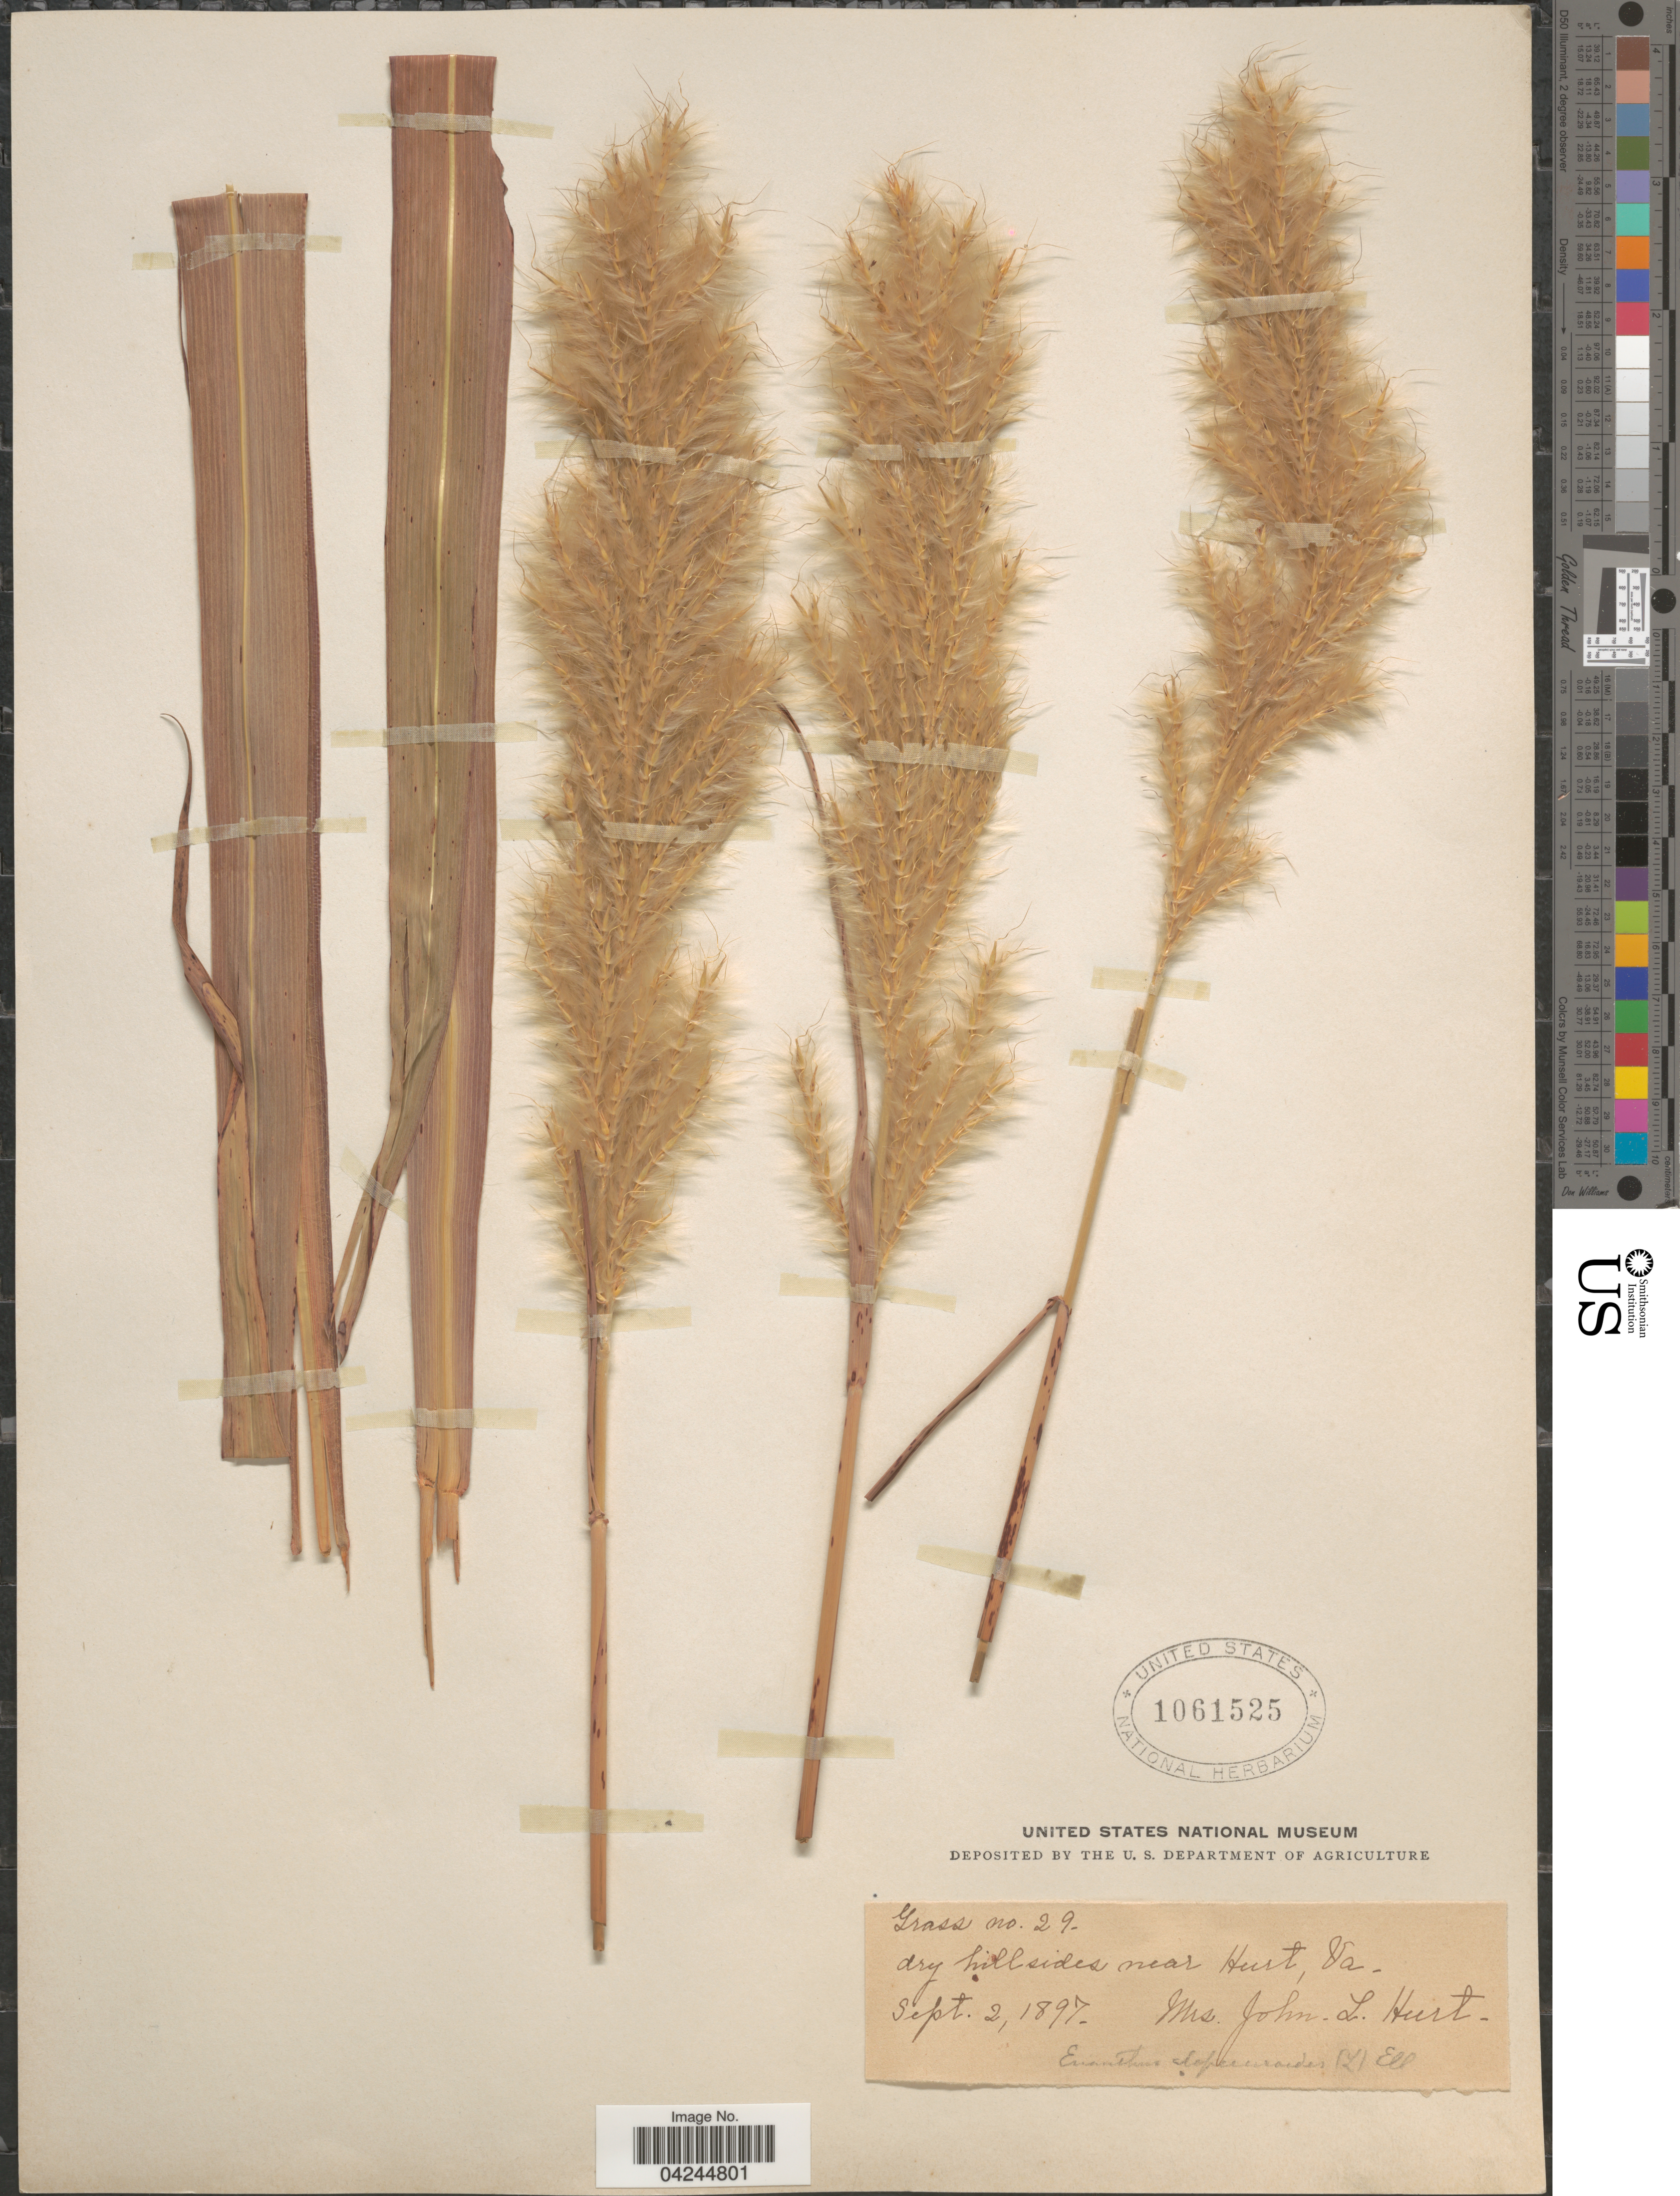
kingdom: Plantae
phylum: Tracheophyta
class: Liliopsida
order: Poales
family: Poaceae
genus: Erianthus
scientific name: Erianthus alopecuroides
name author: Elliott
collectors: J. Hurt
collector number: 29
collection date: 1897-09-02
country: United States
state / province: Virginia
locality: Dry hillsides near Hurt.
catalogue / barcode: US 1061525